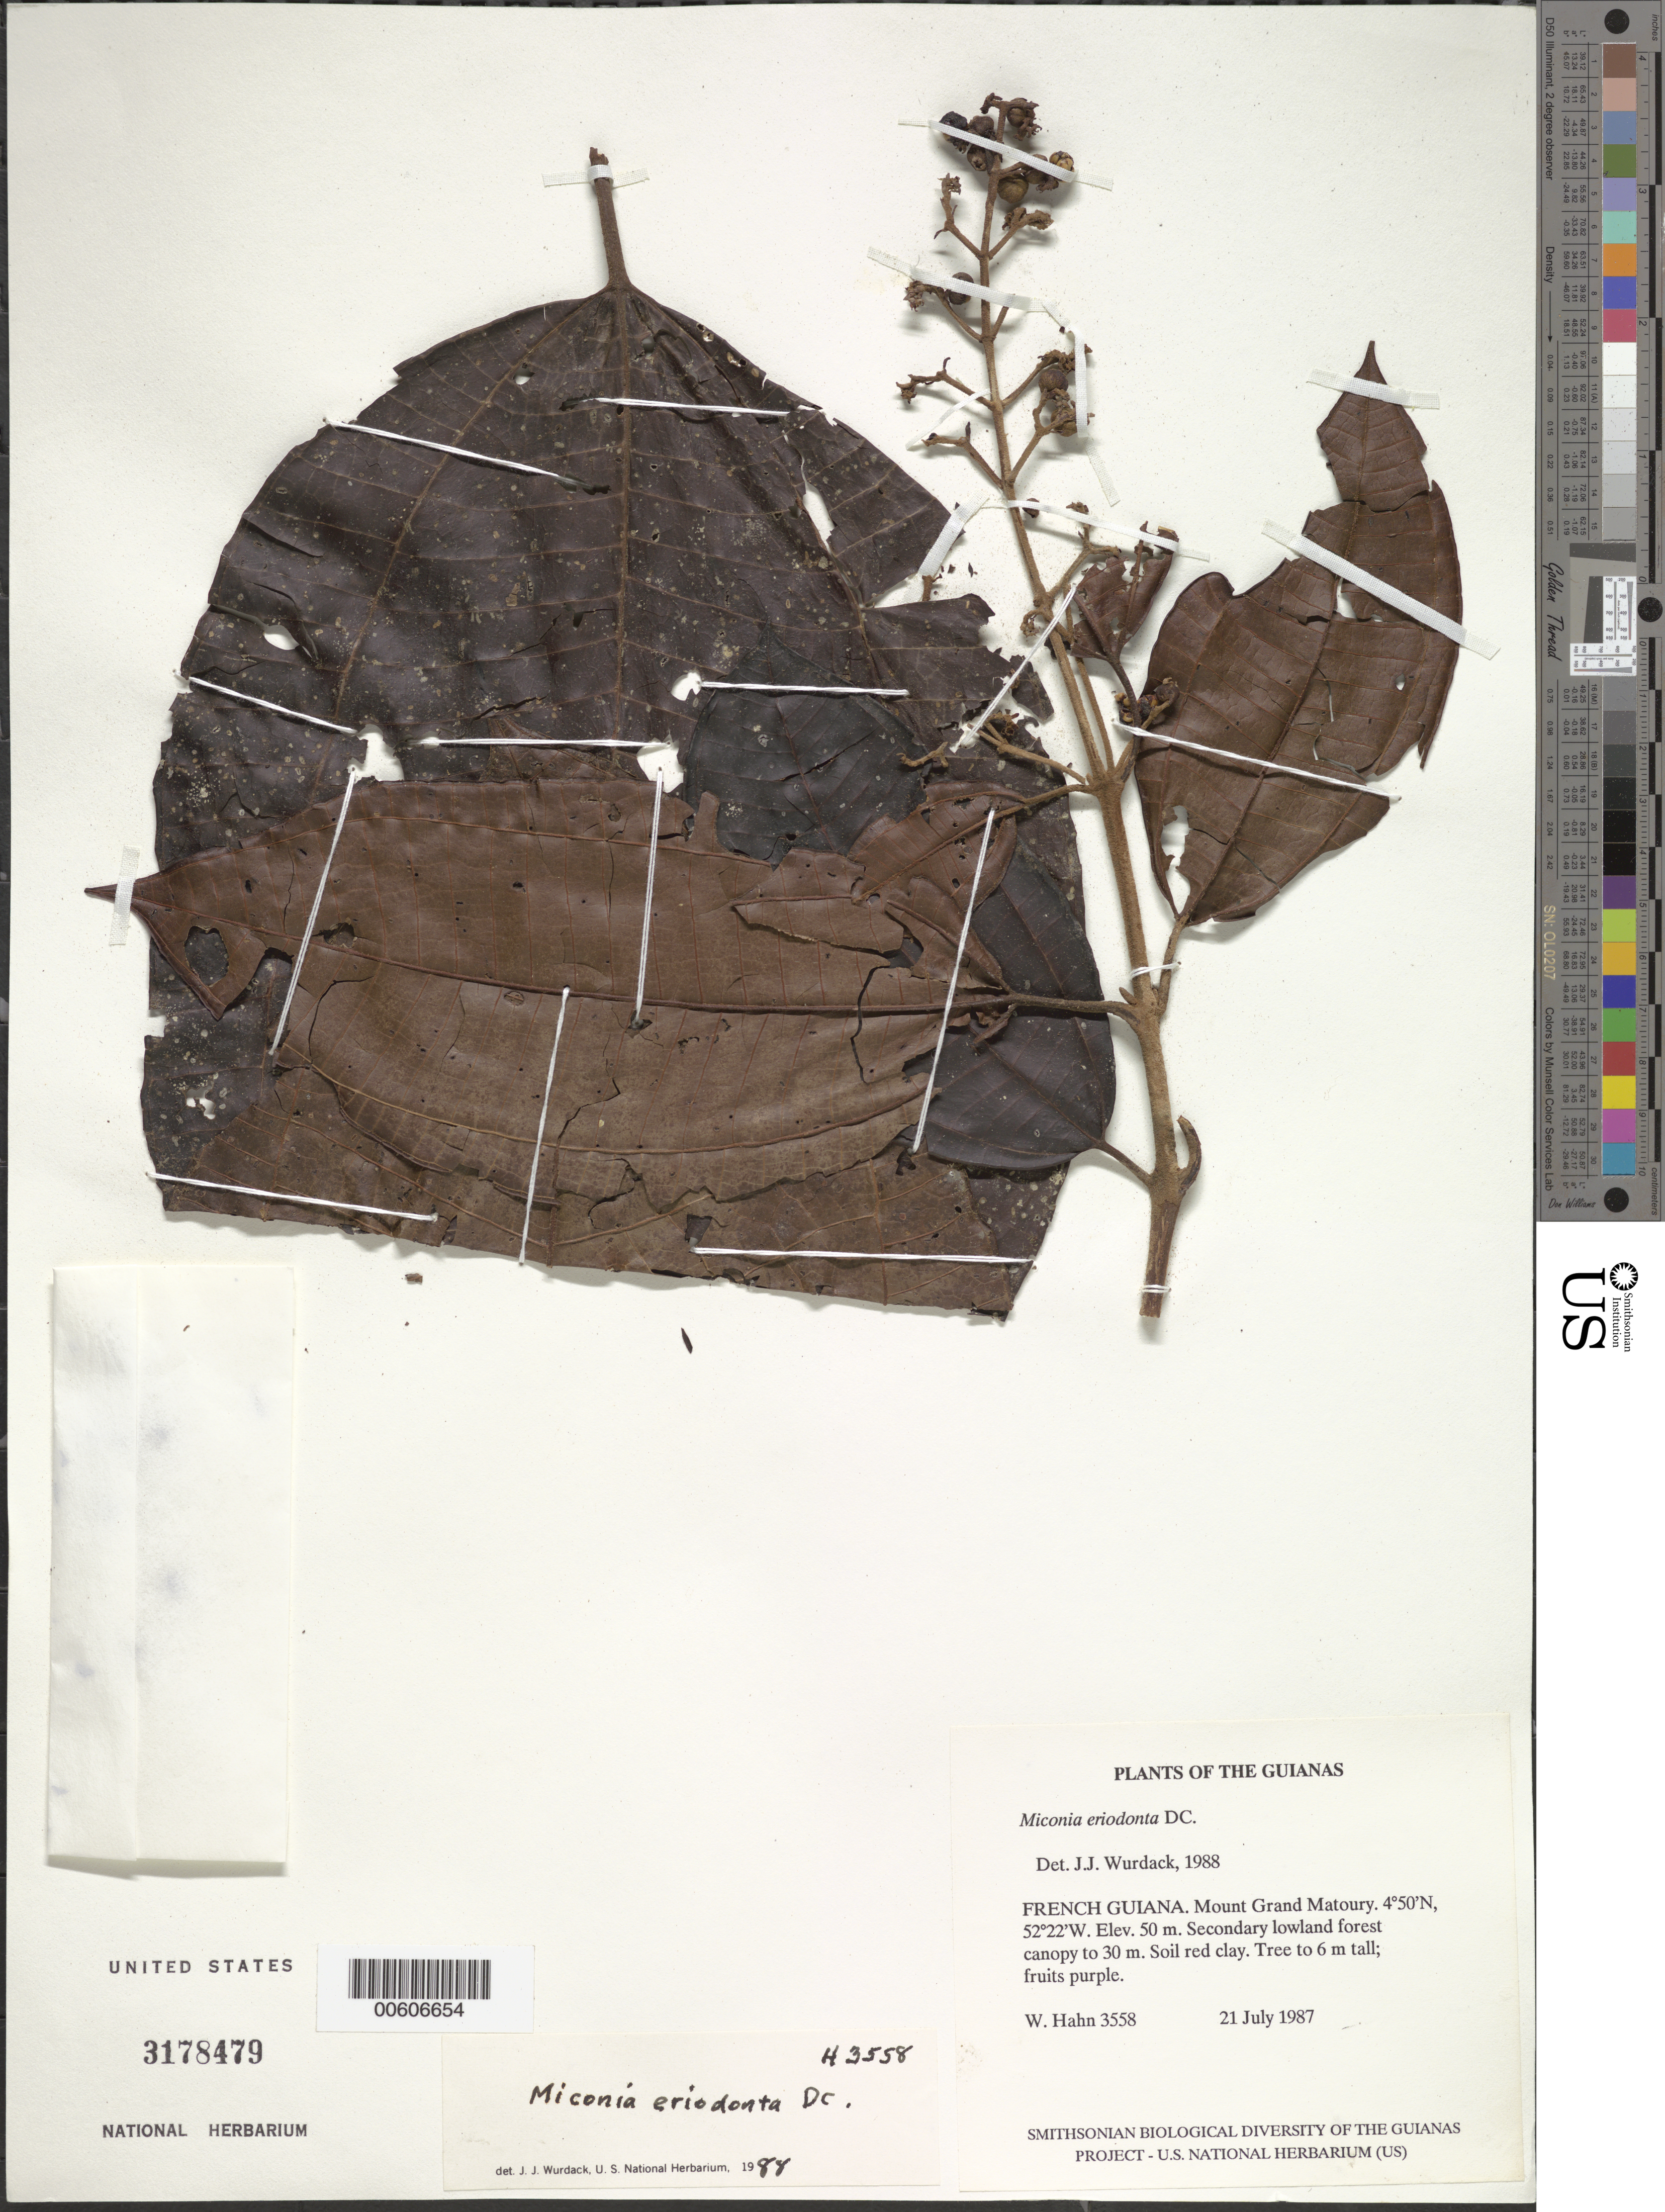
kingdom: Plantae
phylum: Tracheophyta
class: Magnoliopsida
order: Myrtales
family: Melastomataceae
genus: Miconia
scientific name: Miconia eriodonta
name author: DC.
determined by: Wurdack, John J., (US), US (UNITED STATES)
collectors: W. Hahn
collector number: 3558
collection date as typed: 21 July 1987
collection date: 1987-07-21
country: French Guiana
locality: Mount Grand Matoury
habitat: Secondary lowland forest canopy to 30 m. Soil red clay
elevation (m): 50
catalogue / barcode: US 3178479